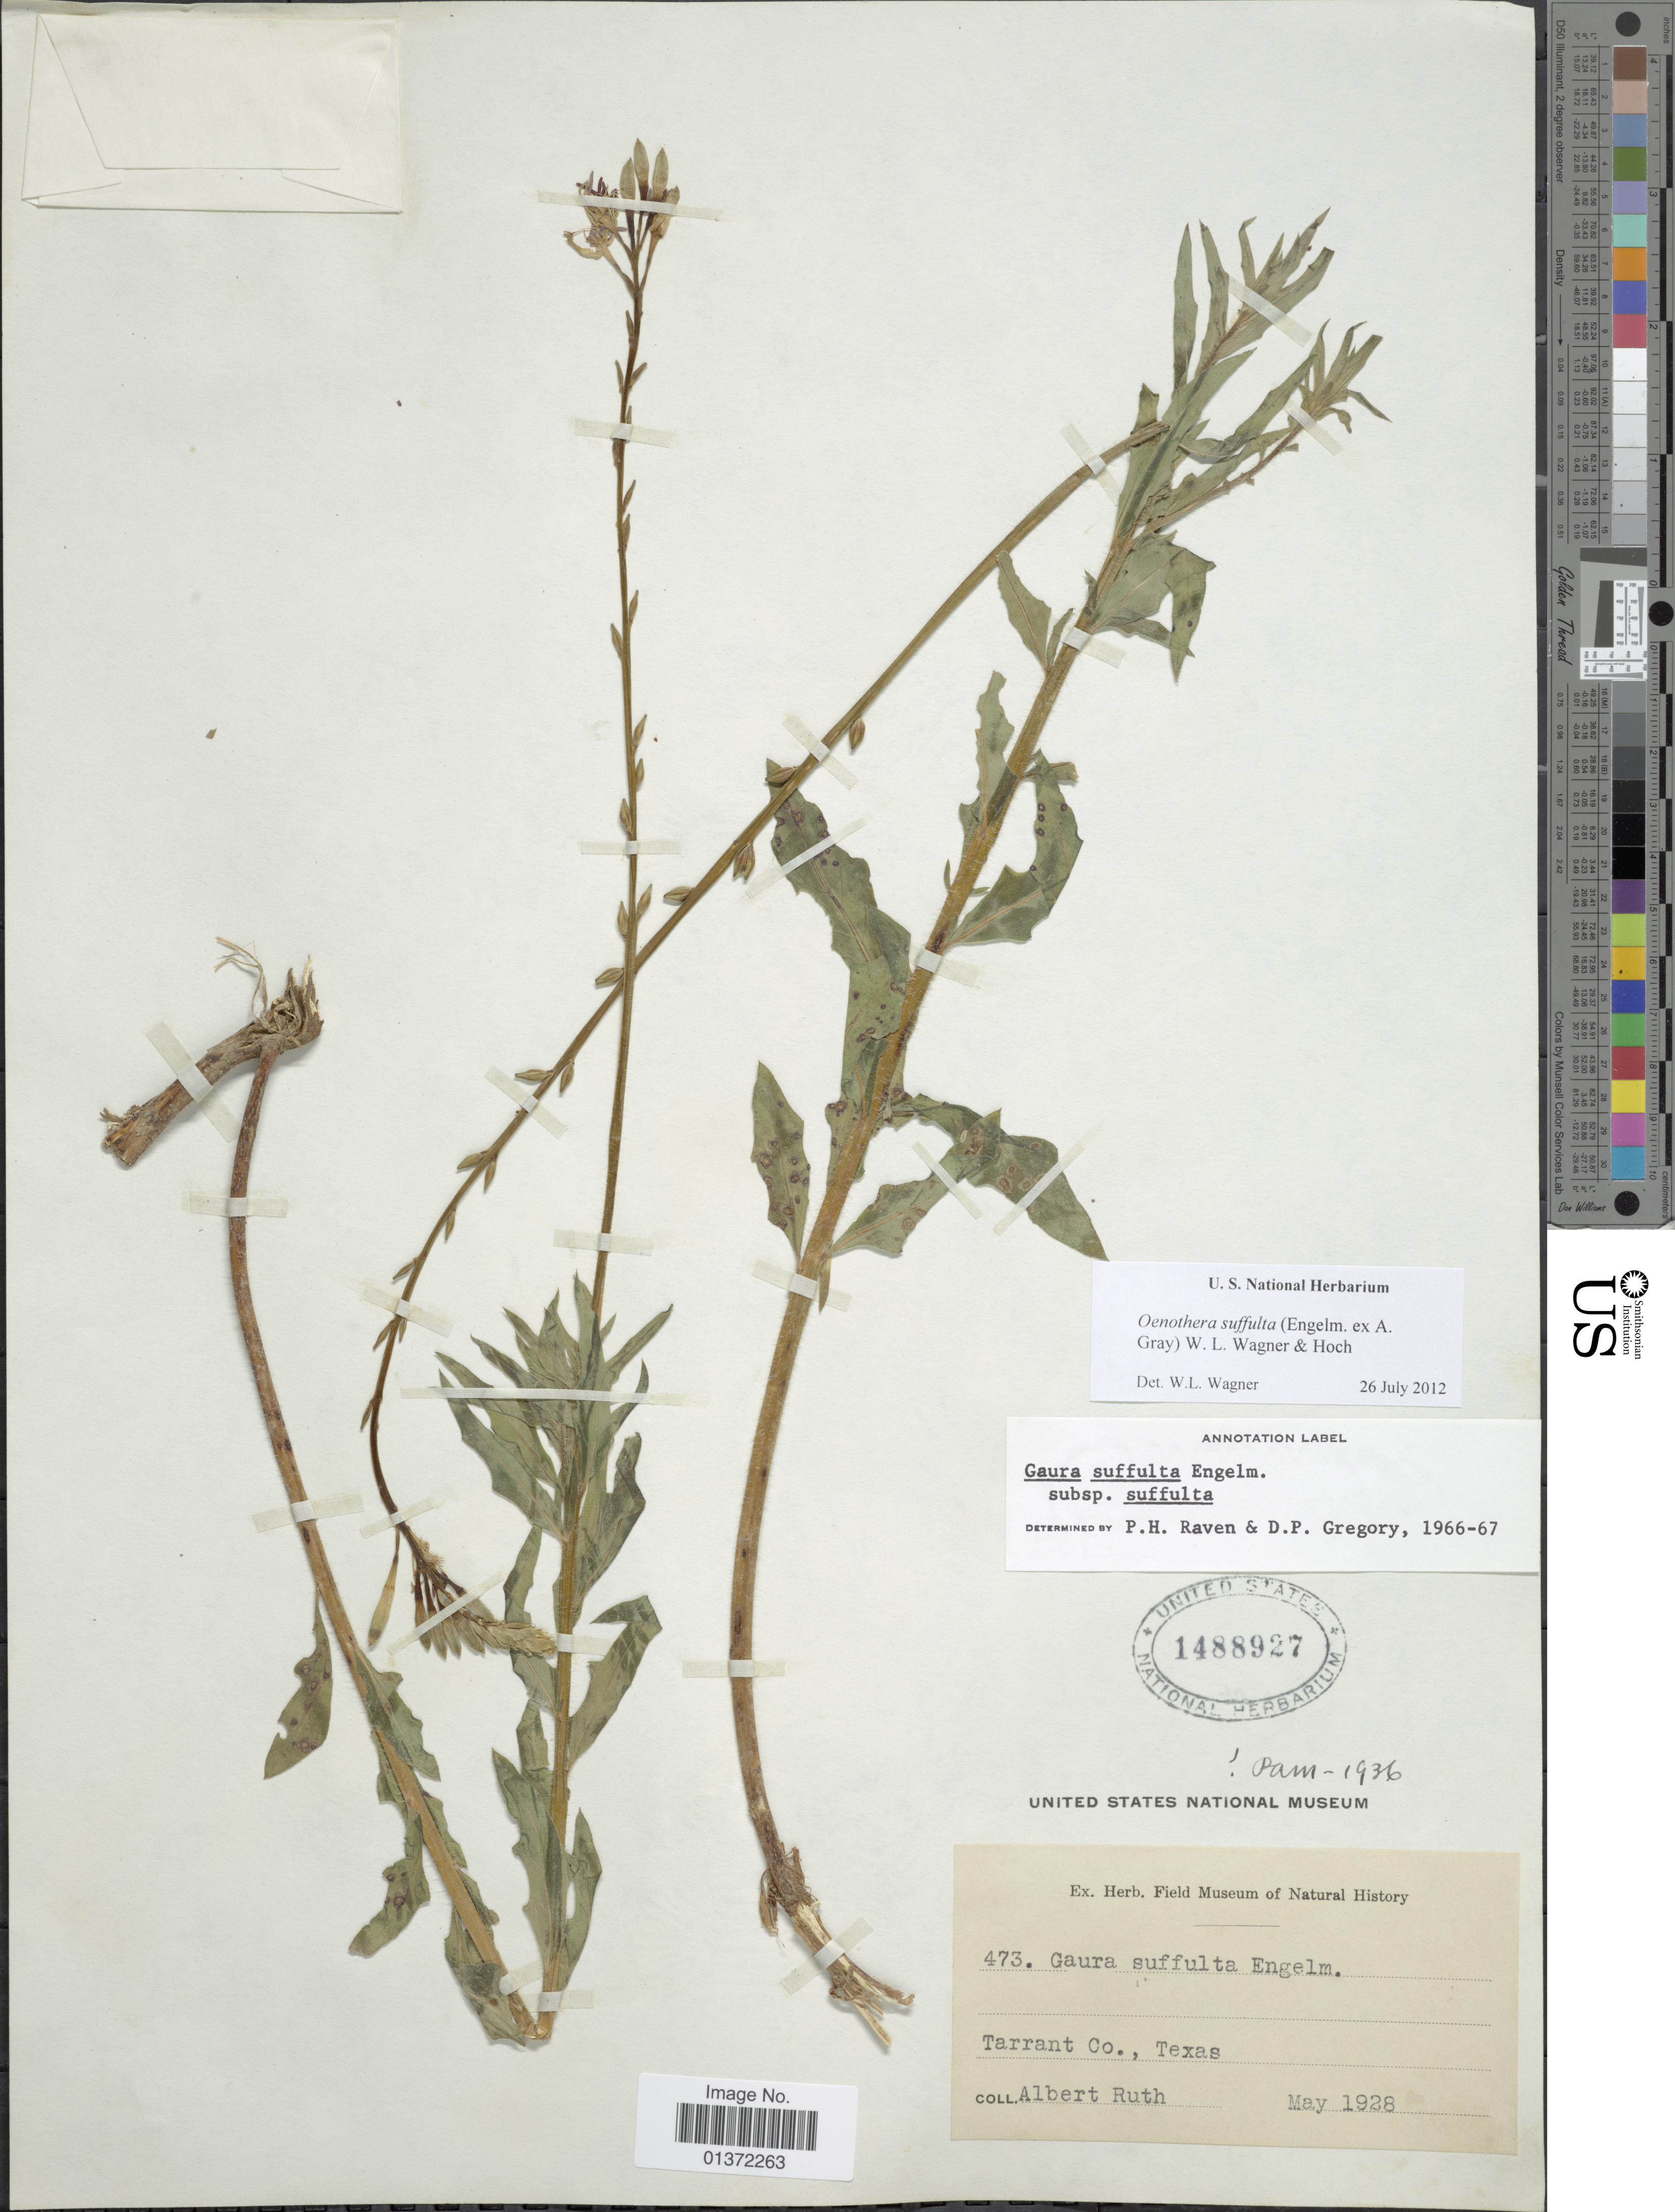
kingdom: Plantae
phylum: Tracheophyta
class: Magnoliopsida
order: Myrtales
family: Onagraceae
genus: Oenothera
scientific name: Oenothera suffulta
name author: (Engelm. ex A. Gray) W.L. Wagner & Hoch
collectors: A. Ruth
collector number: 473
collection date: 1928-05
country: United States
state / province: Texas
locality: Tarrant Co.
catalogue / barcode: US 1488927